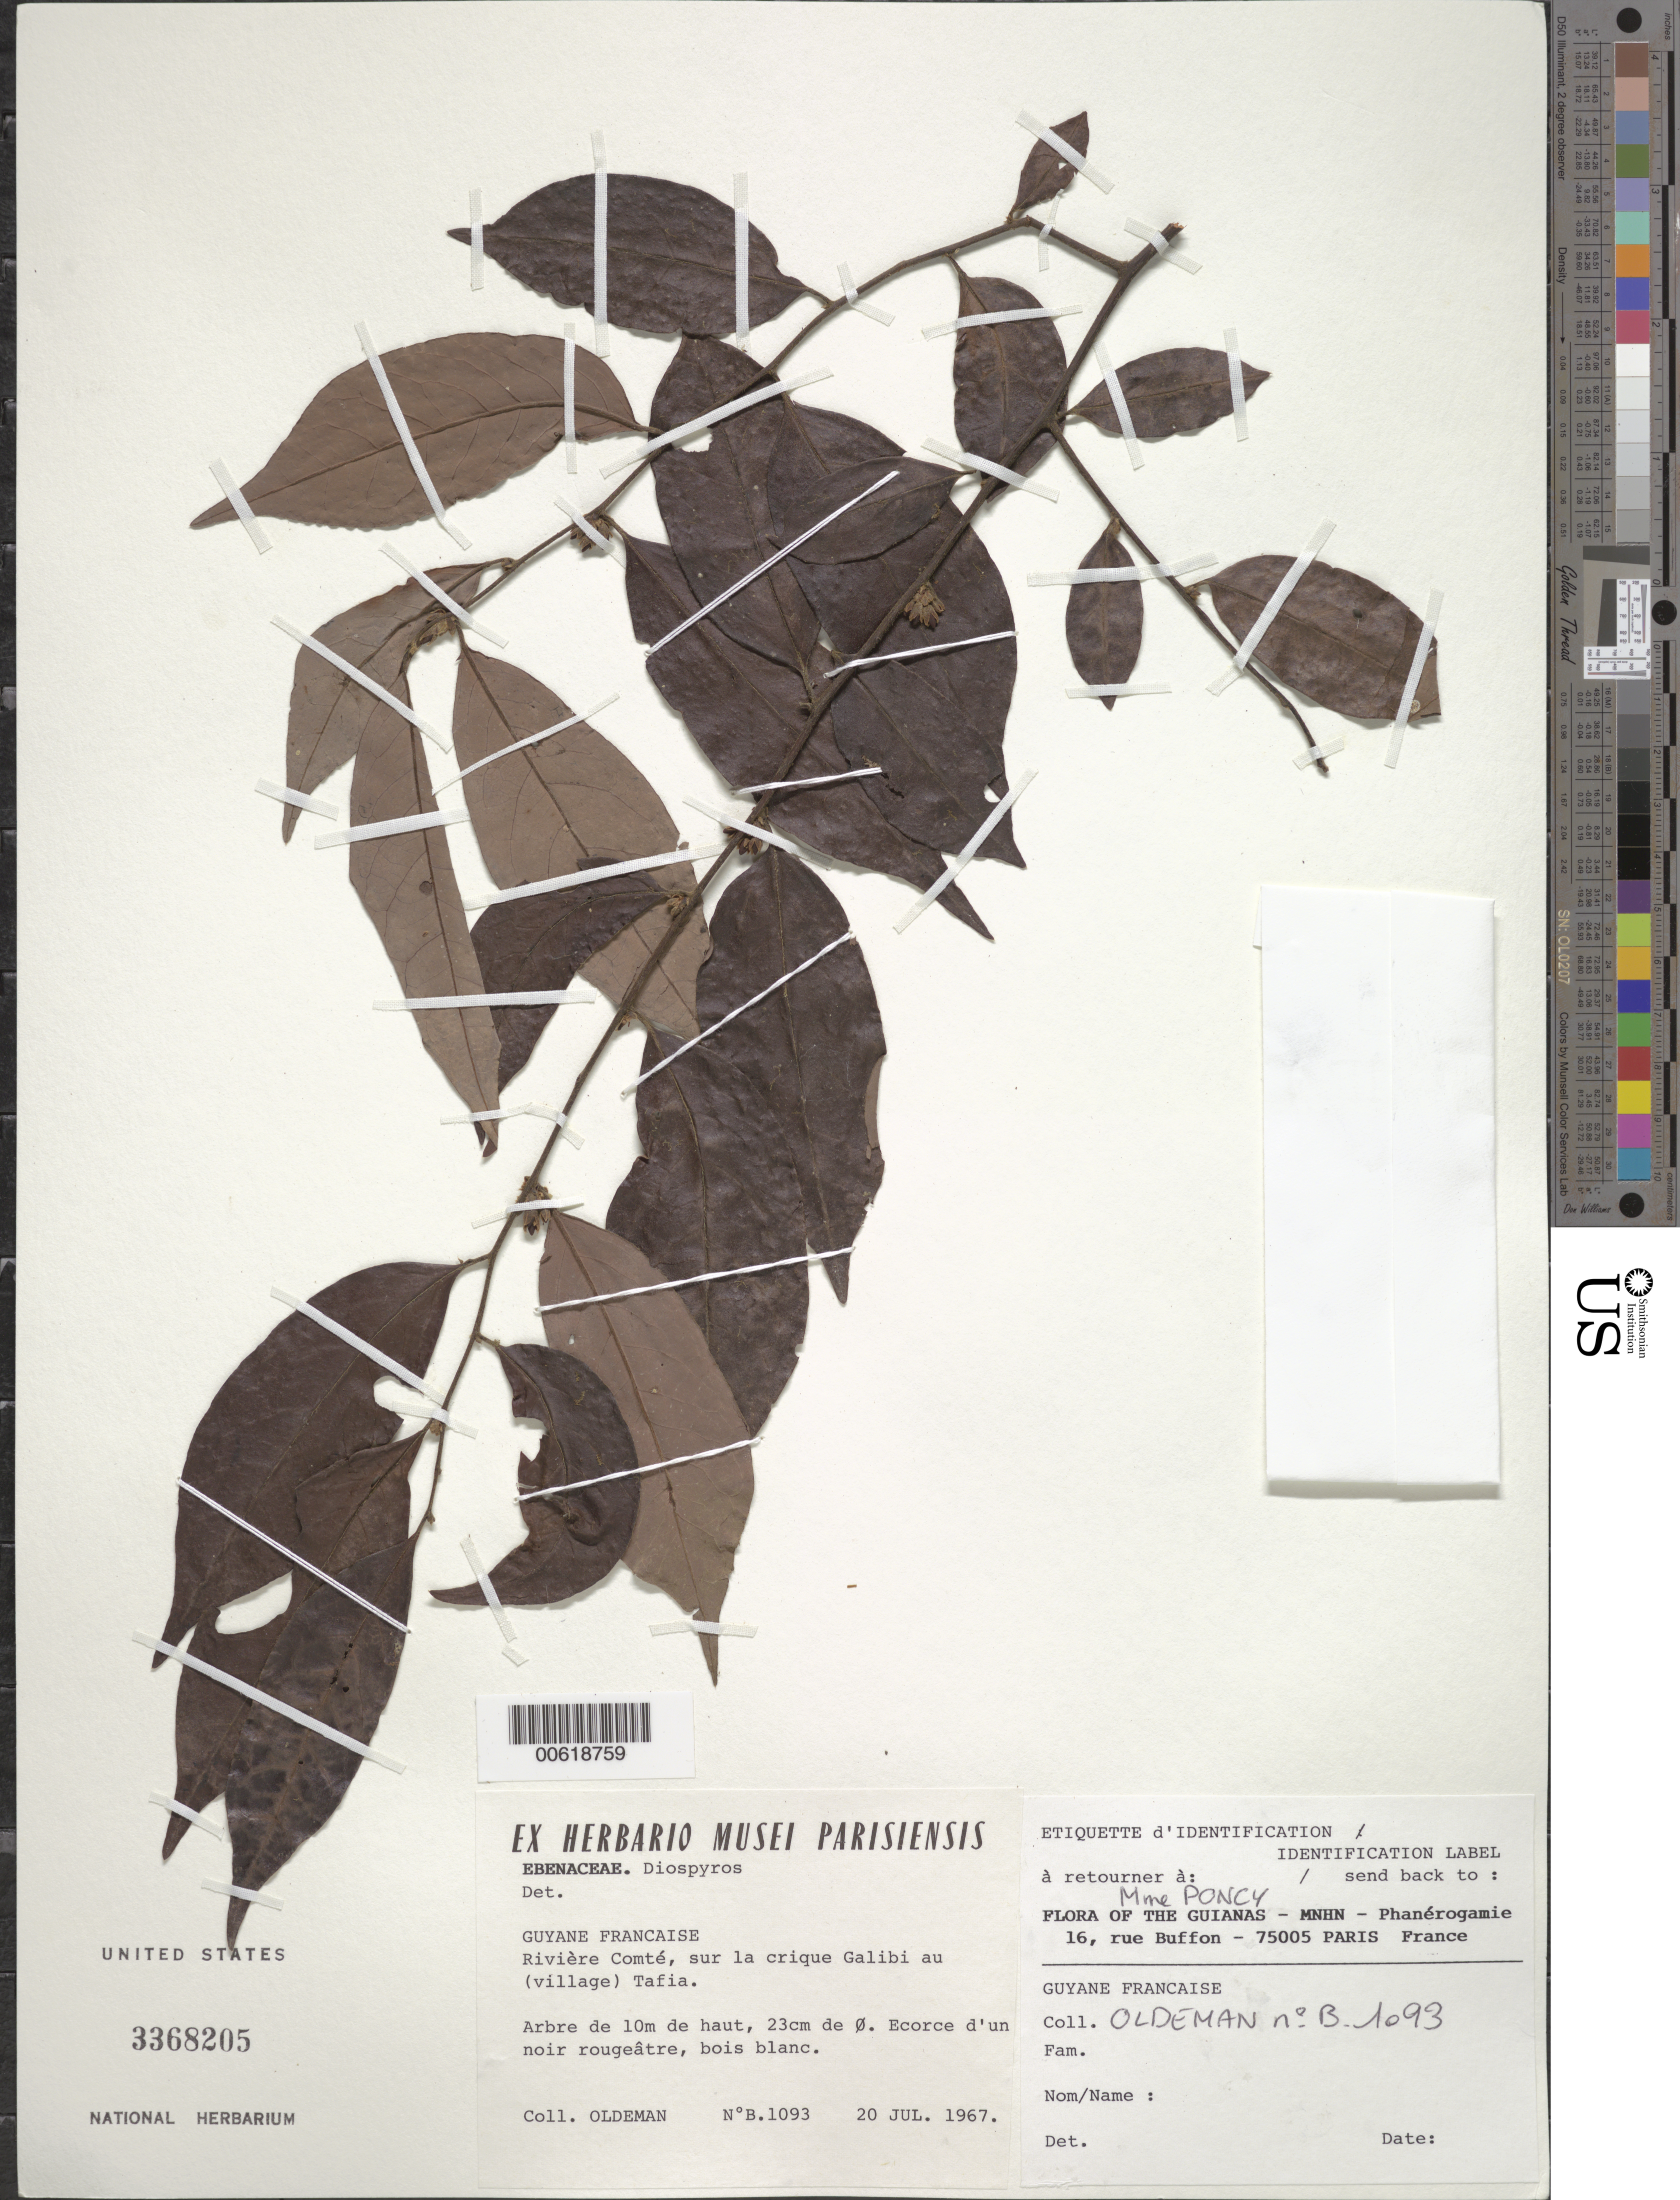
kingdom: Plantae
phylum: Tracheophyta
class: Magnoliopsida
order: Ericales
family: Ebenaceae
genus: Diospyros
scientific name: Diospyros sp.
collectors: R. Oldeman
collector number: B 1093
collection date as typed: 20-Jul-67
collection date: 1967-07-20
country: French Guiana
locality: Rivière Comte, sur al crique Galibi 150 m au (village) Tafia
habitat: Along river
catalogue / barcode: US 3368205